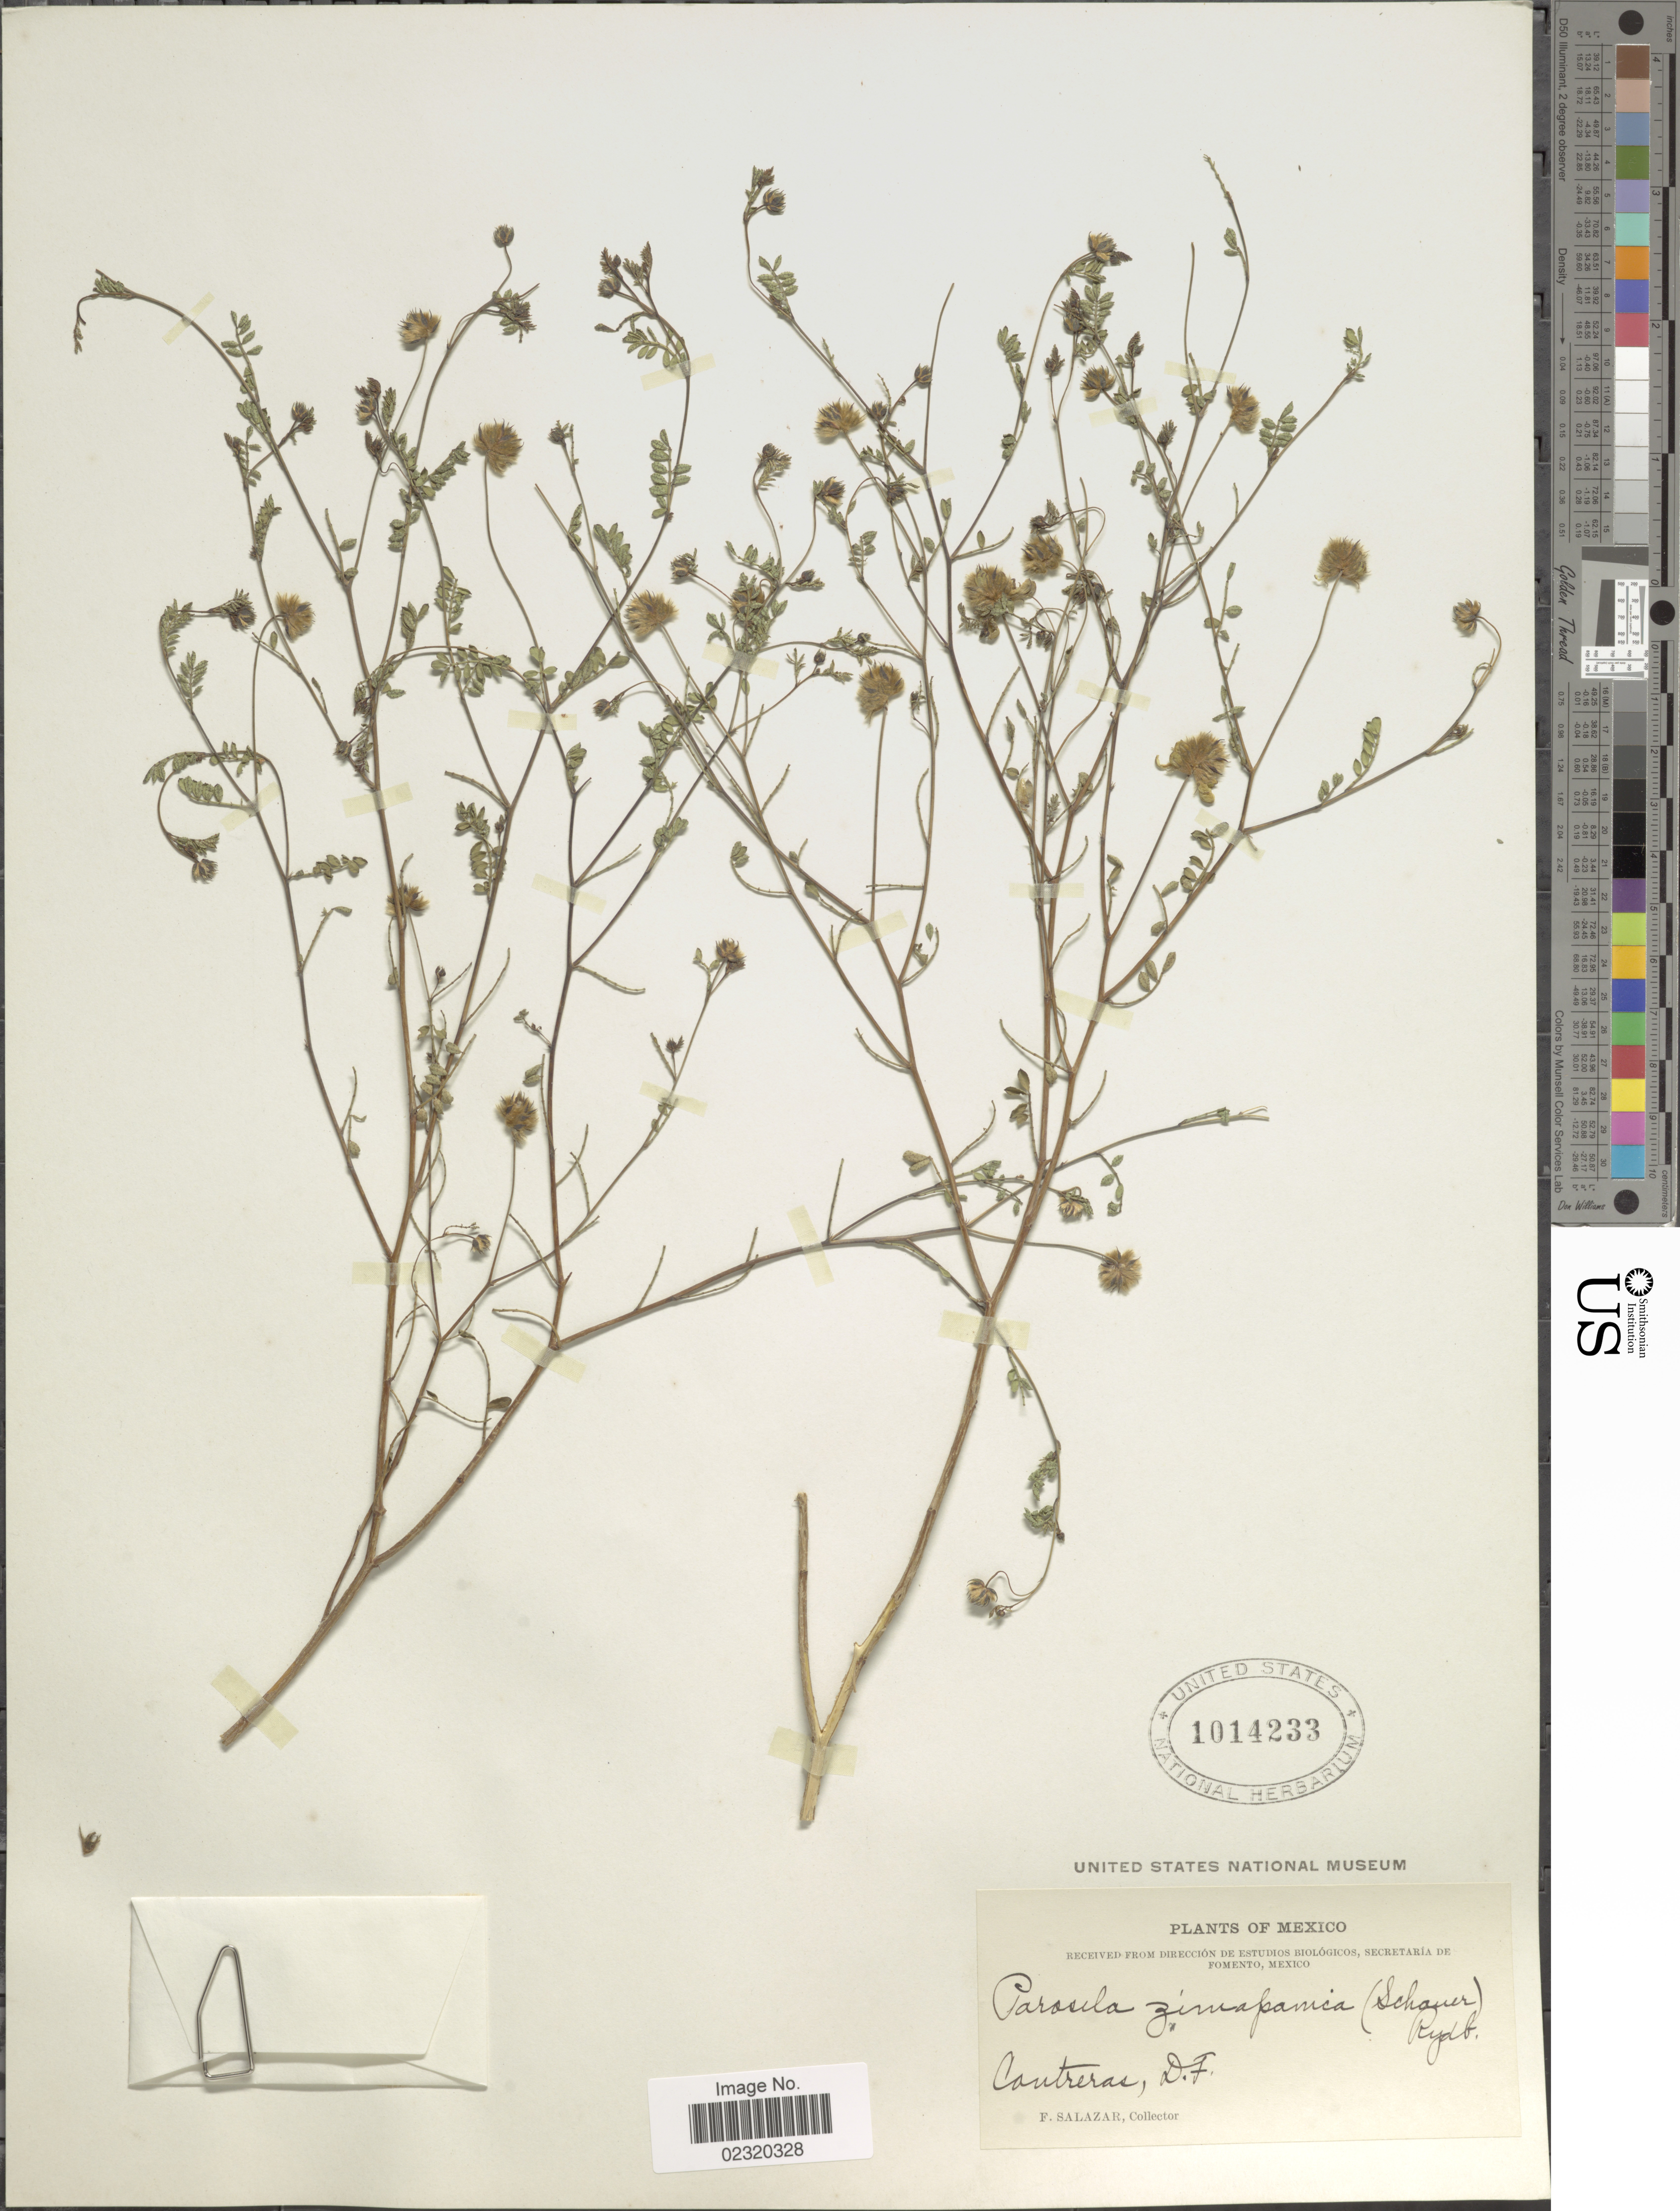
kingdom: Plantae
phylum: Tracheophyta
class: Magnoliopsida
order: Fabales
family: Fabaceae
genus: Dalea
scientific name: Dalea zimapanica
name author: S. Schauer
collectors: F. Salazar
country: Mexico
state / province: Distrito Federal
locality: Contreras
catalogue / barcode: US 1014233